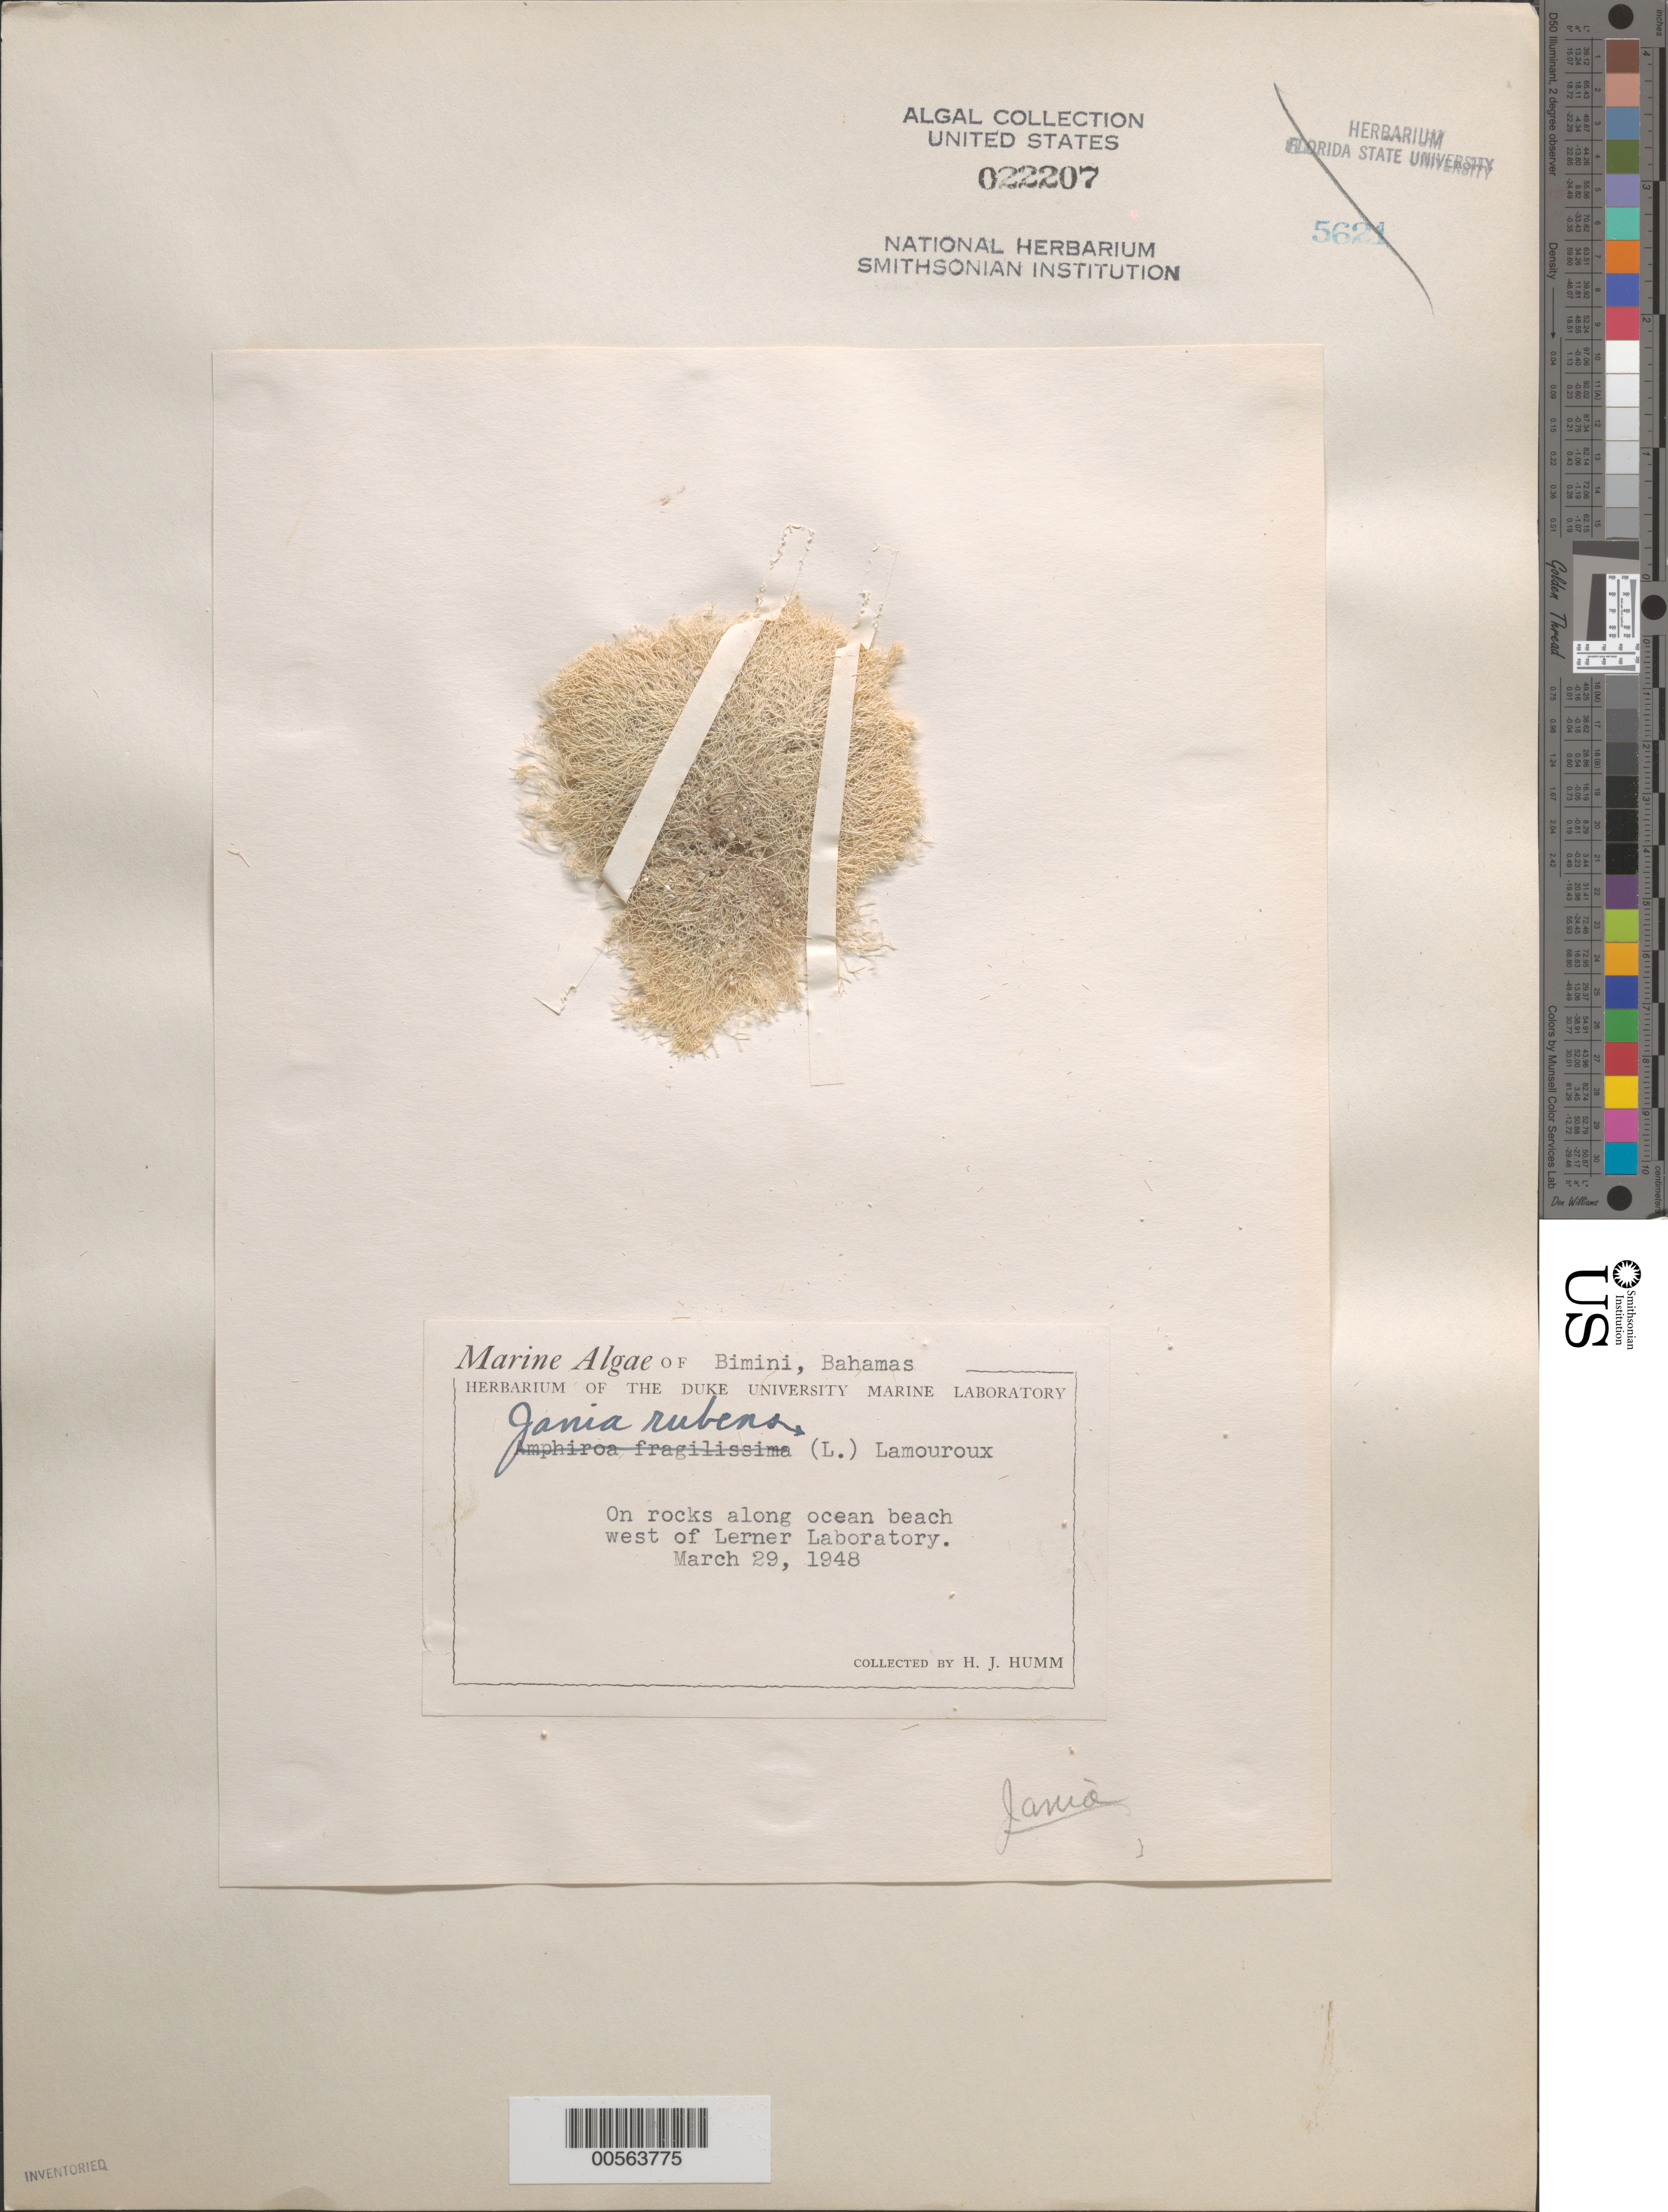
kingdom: Plantae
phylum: Rhodophyta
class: Florideophyceae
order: Corallinales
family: Corallinaceae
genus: Jania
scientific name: Jania rubens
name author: (L.) J.V.Lamouroux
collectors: H. J. Humm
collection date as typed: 29 Mar 1948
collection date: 1948-03-29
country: Bahamas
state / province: Biminis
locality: West of lerner laboratory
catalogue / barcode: US 22207